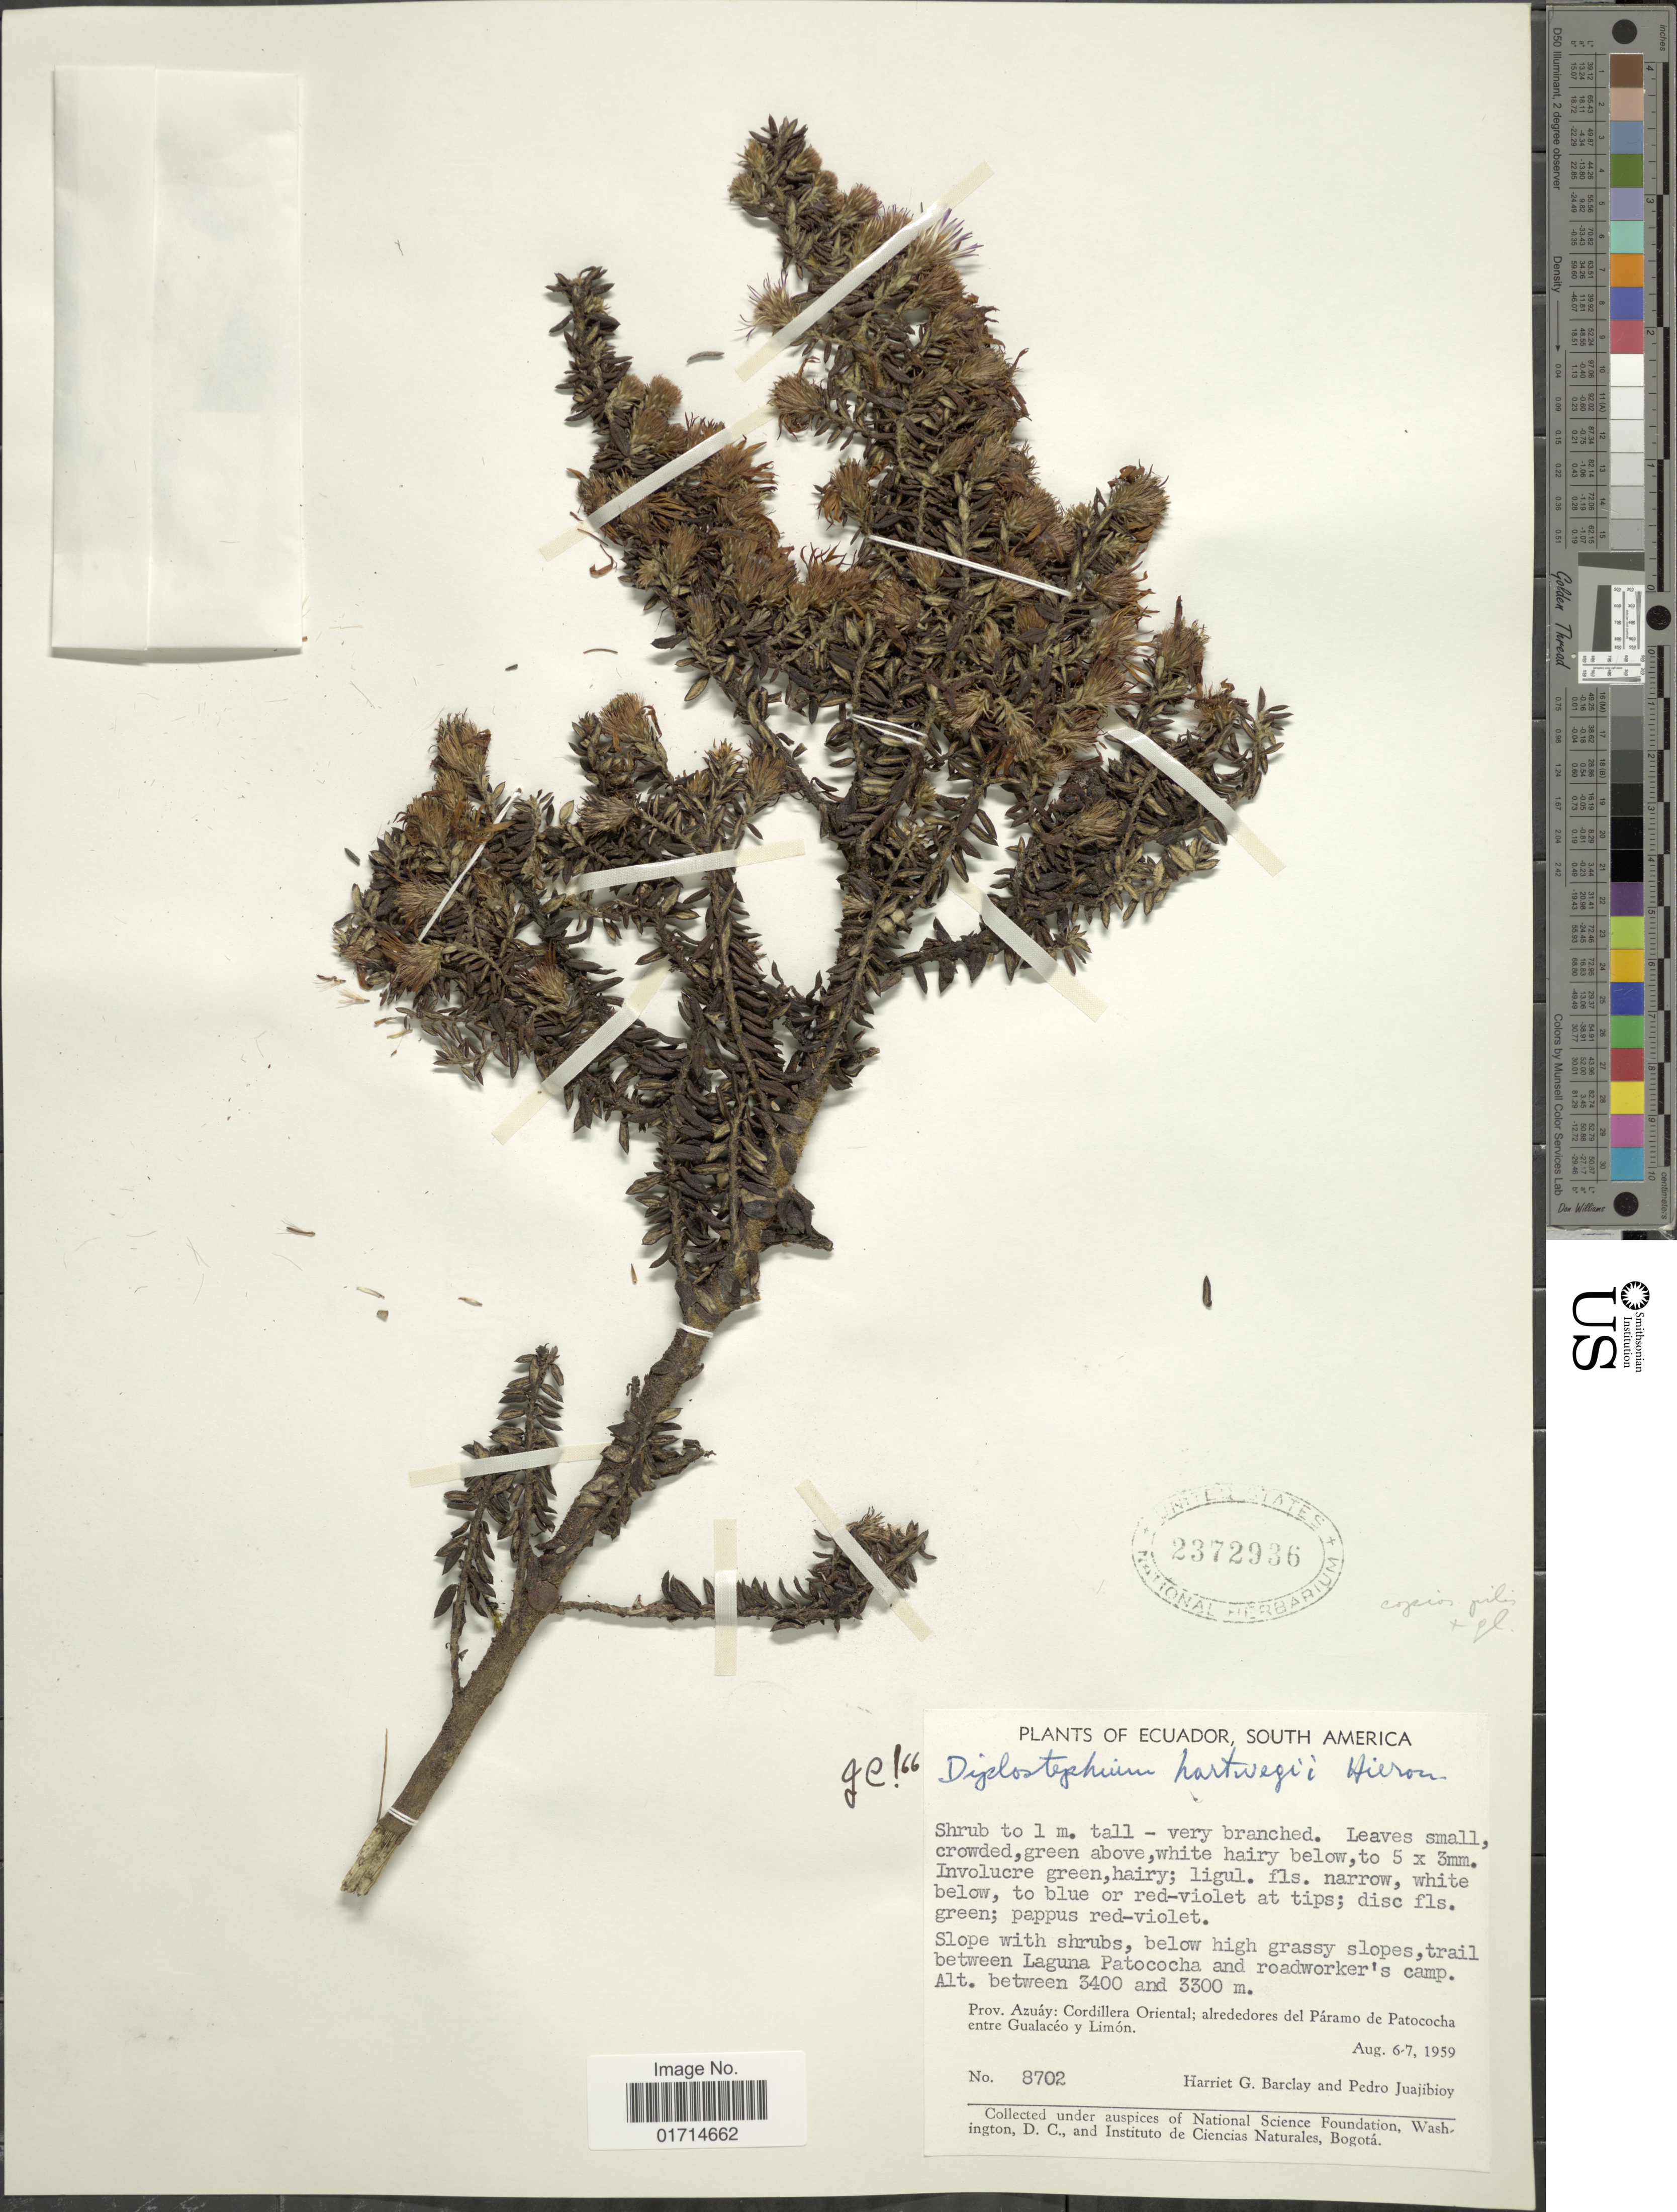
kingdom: Plantae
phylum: Tracheophyta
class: Magnoliopsida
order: Asterales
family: Asteraceae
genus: Diplostephium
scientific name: Diplostephium hartwegii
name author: Hieron.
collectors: H. G. Barclay & P. Juajibioy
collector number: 8702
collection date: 1959-08-06/1959-08-07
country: Ecuador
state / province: Azuay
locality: Trail between Laguna Patococha and roadworker's camp, Cordillera Oriental; alrededores del Paramo de Patococha entre Gualaceo y Limon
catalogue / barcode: US 2372936